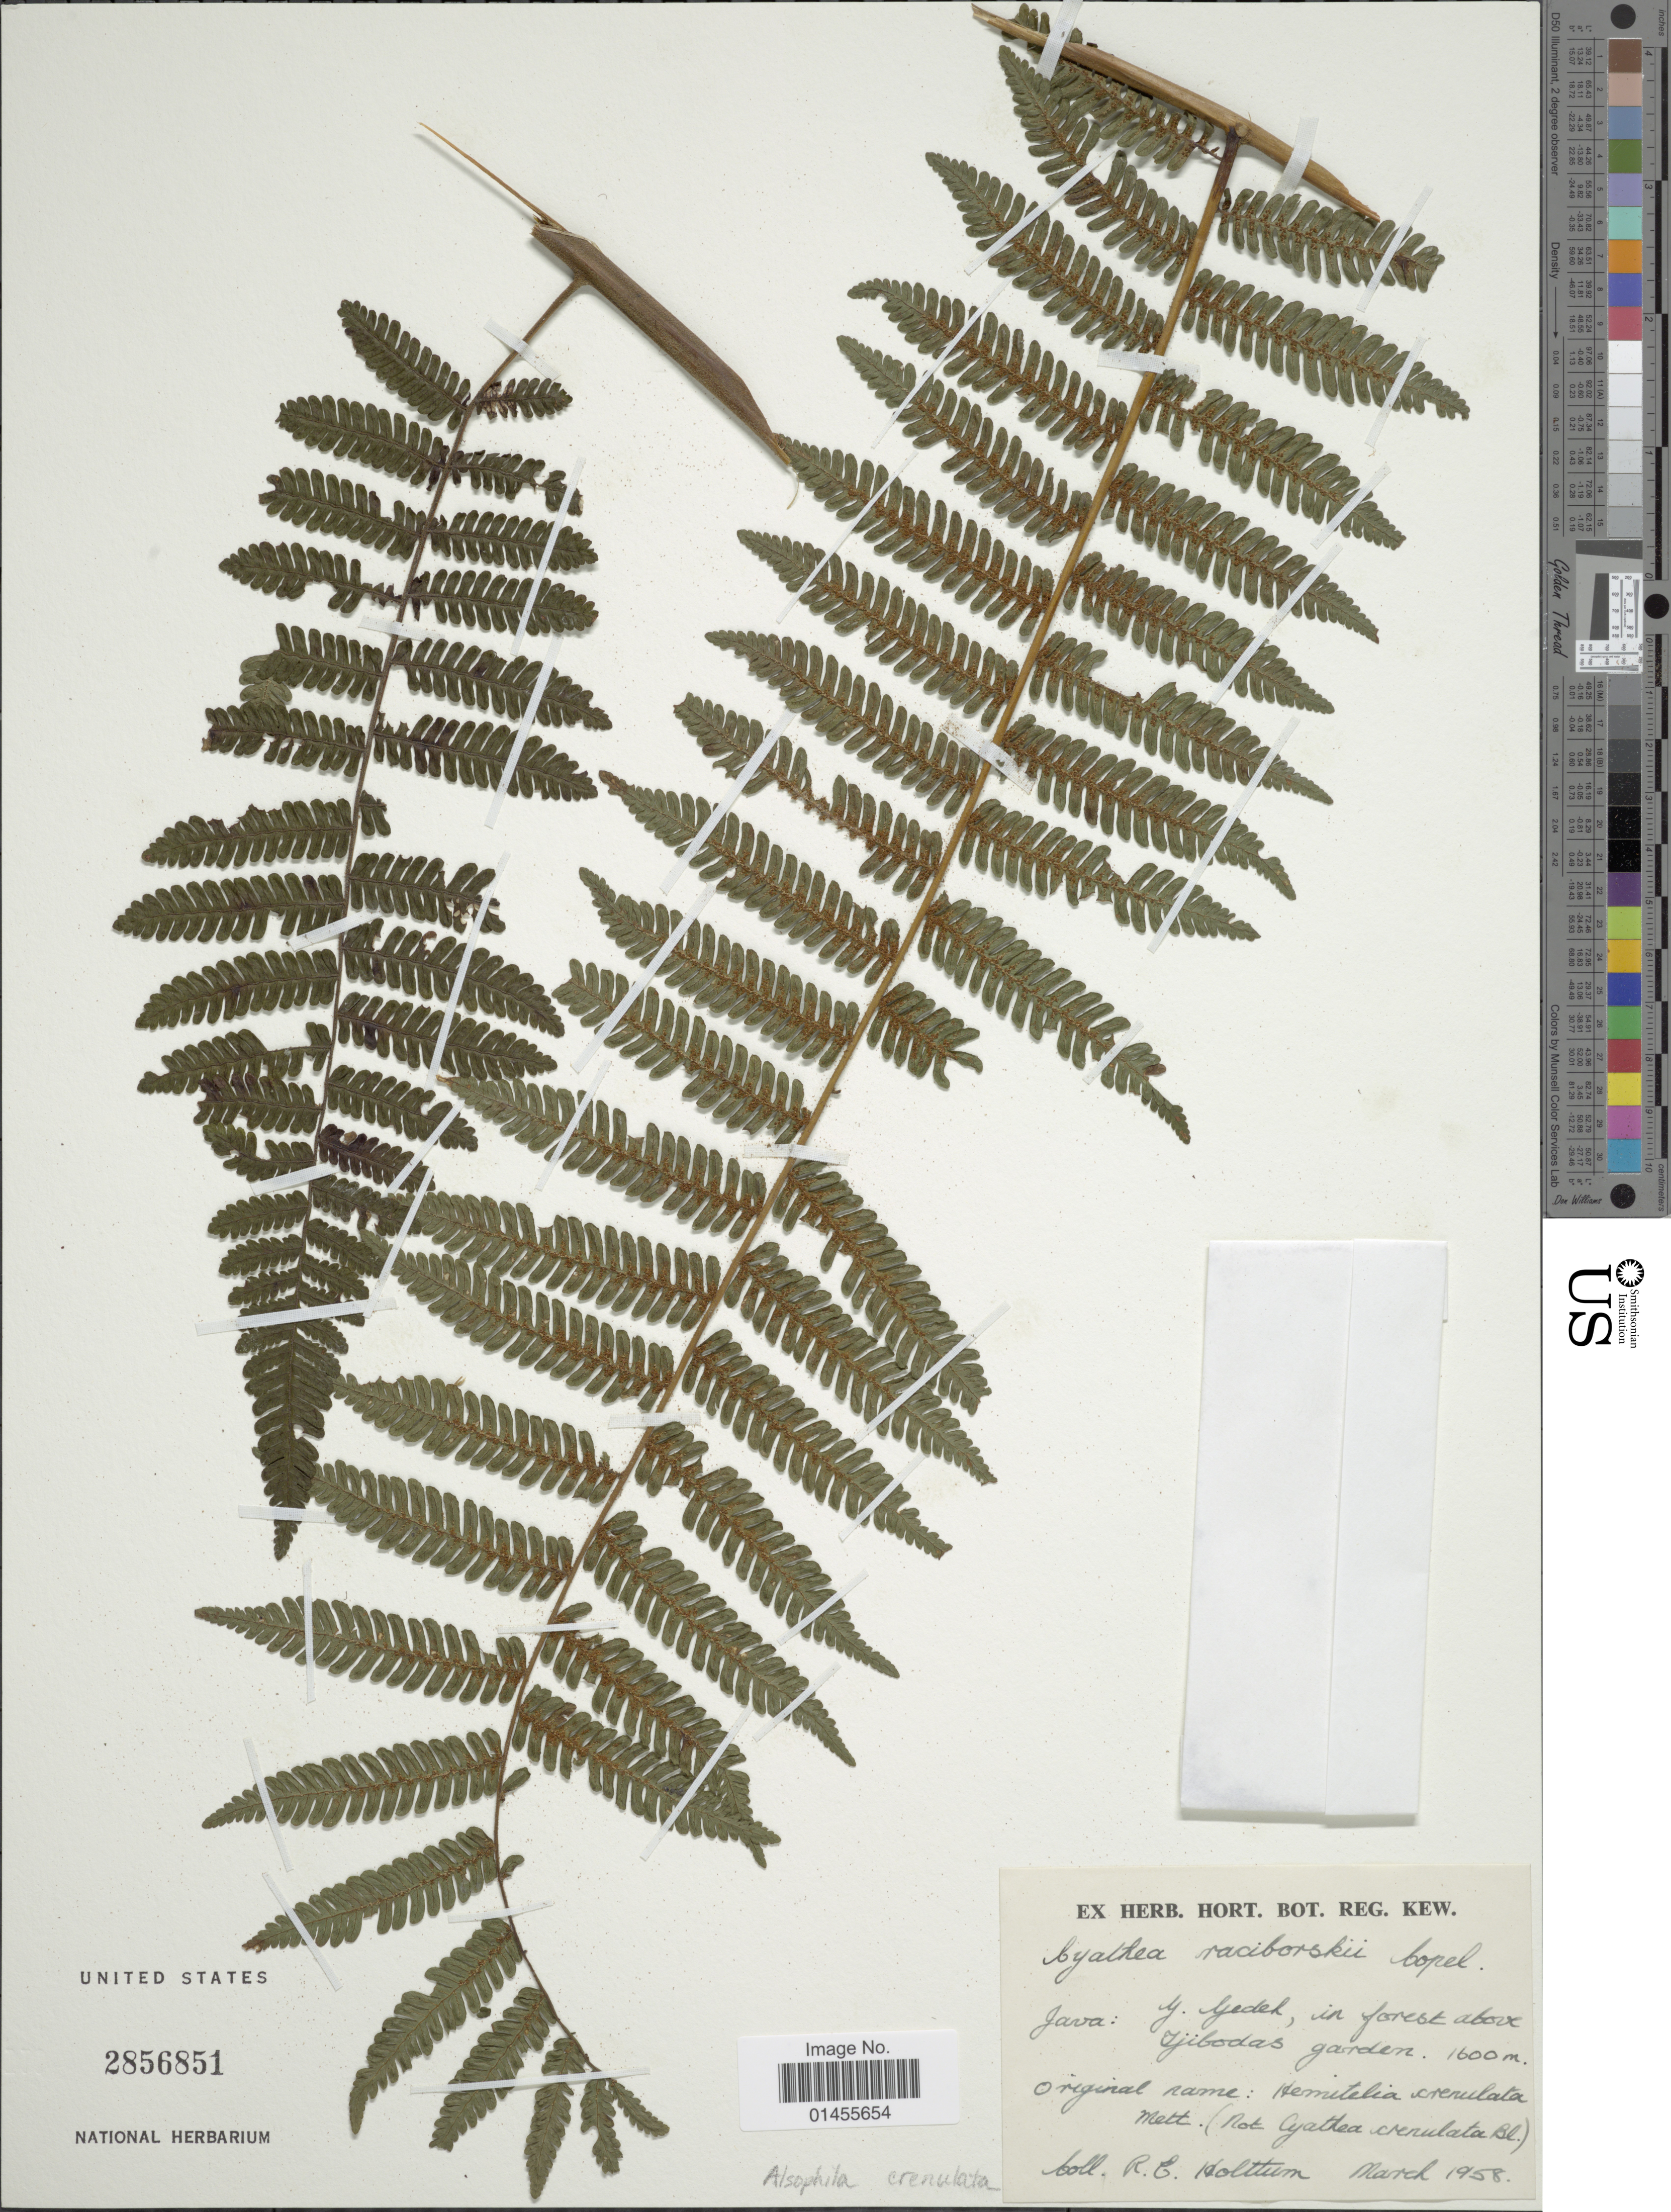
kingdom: Plantae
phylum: Tracheophyta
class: Polypodiopsida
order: Cyatheales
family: Cyatheaceae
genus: Alsophila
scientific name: Alsophila polycarpa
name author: (Jungh.) R.M. Tryon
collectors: R. E. Holttum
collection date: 1958-03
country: Indonesia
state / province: Java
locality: Y. Gedeh, in forest above Tjibodas garden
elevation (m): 1600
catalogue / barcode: US 2856851